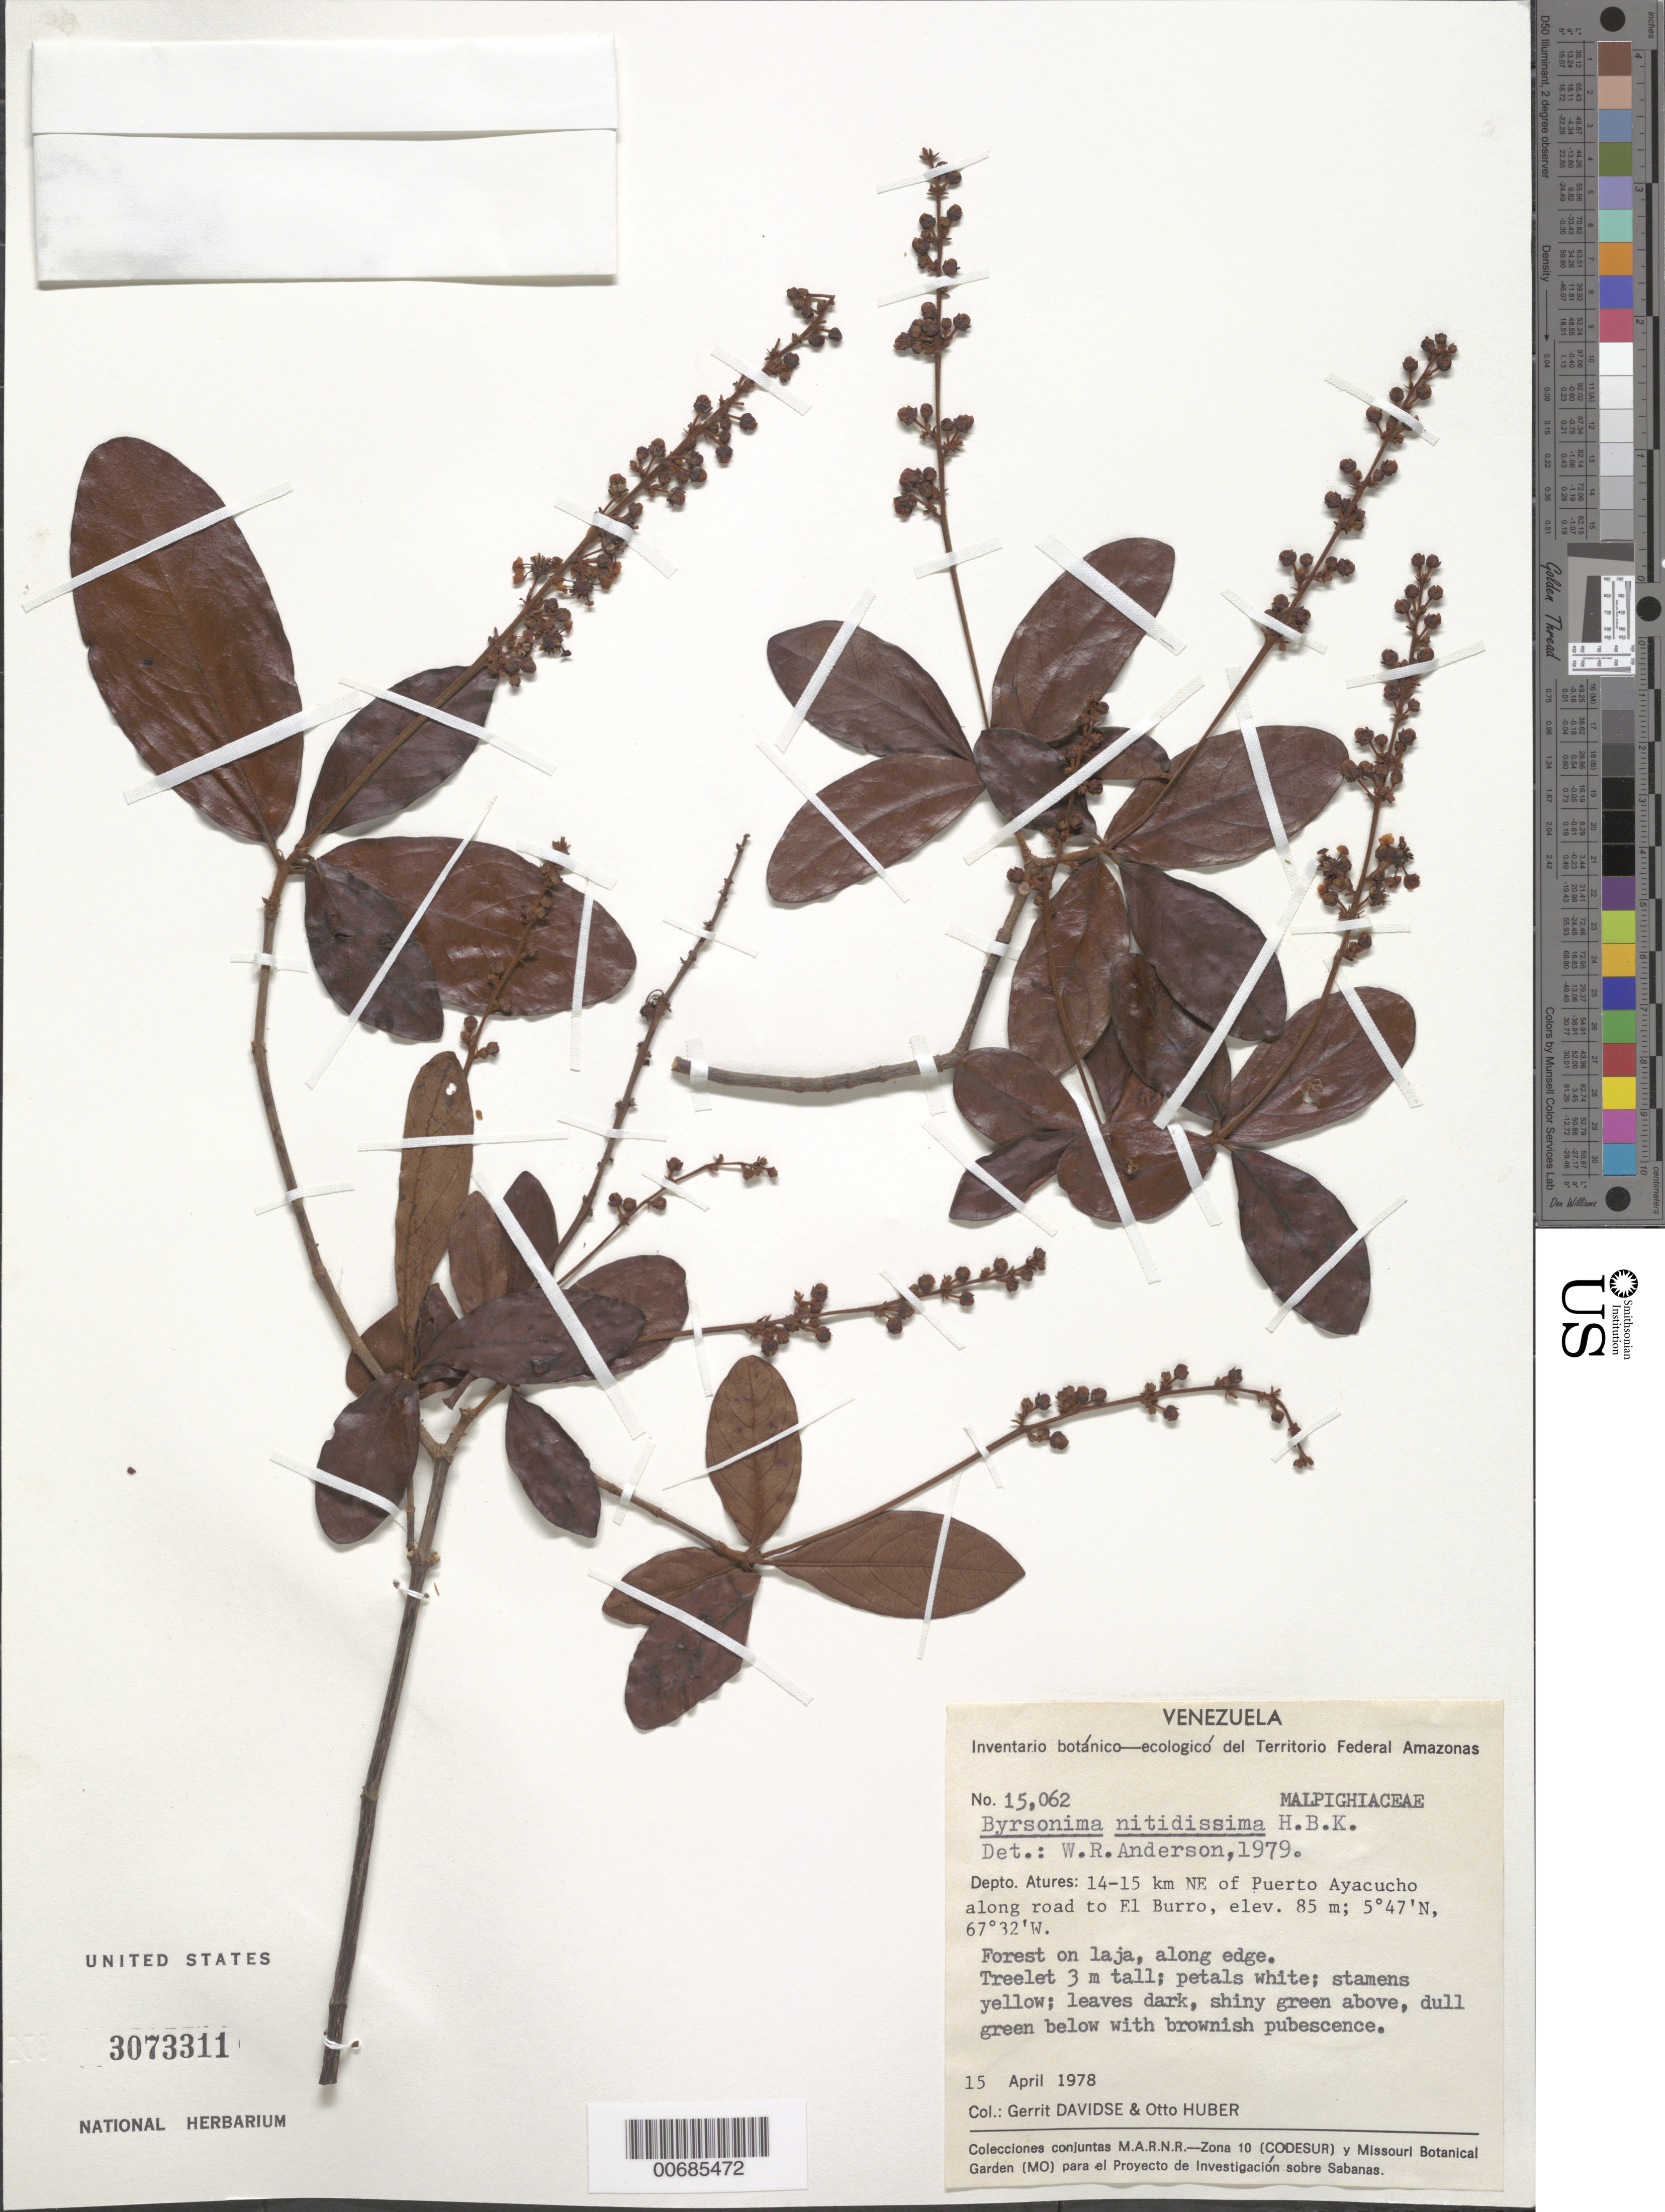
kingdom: Plantae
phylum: Tracheophyta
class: Magnoliopsida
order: Malpighiales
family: Malpighiaceae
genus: Byrsonima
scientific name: Byrsonima nitidissima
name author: Kunth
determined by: Anderson, W. R., (MICH), University of Michigan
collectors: G. Davidse & O. Huber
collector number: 15062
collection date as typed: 15-Apr-78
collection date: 1978-04-15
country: Venezuela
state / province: Amazonas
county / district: Atures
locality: Puerto Ayacucho, 14-15 km NE of on road to El Burro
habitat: Forest on laja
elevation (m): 85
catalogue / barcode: US 3073311